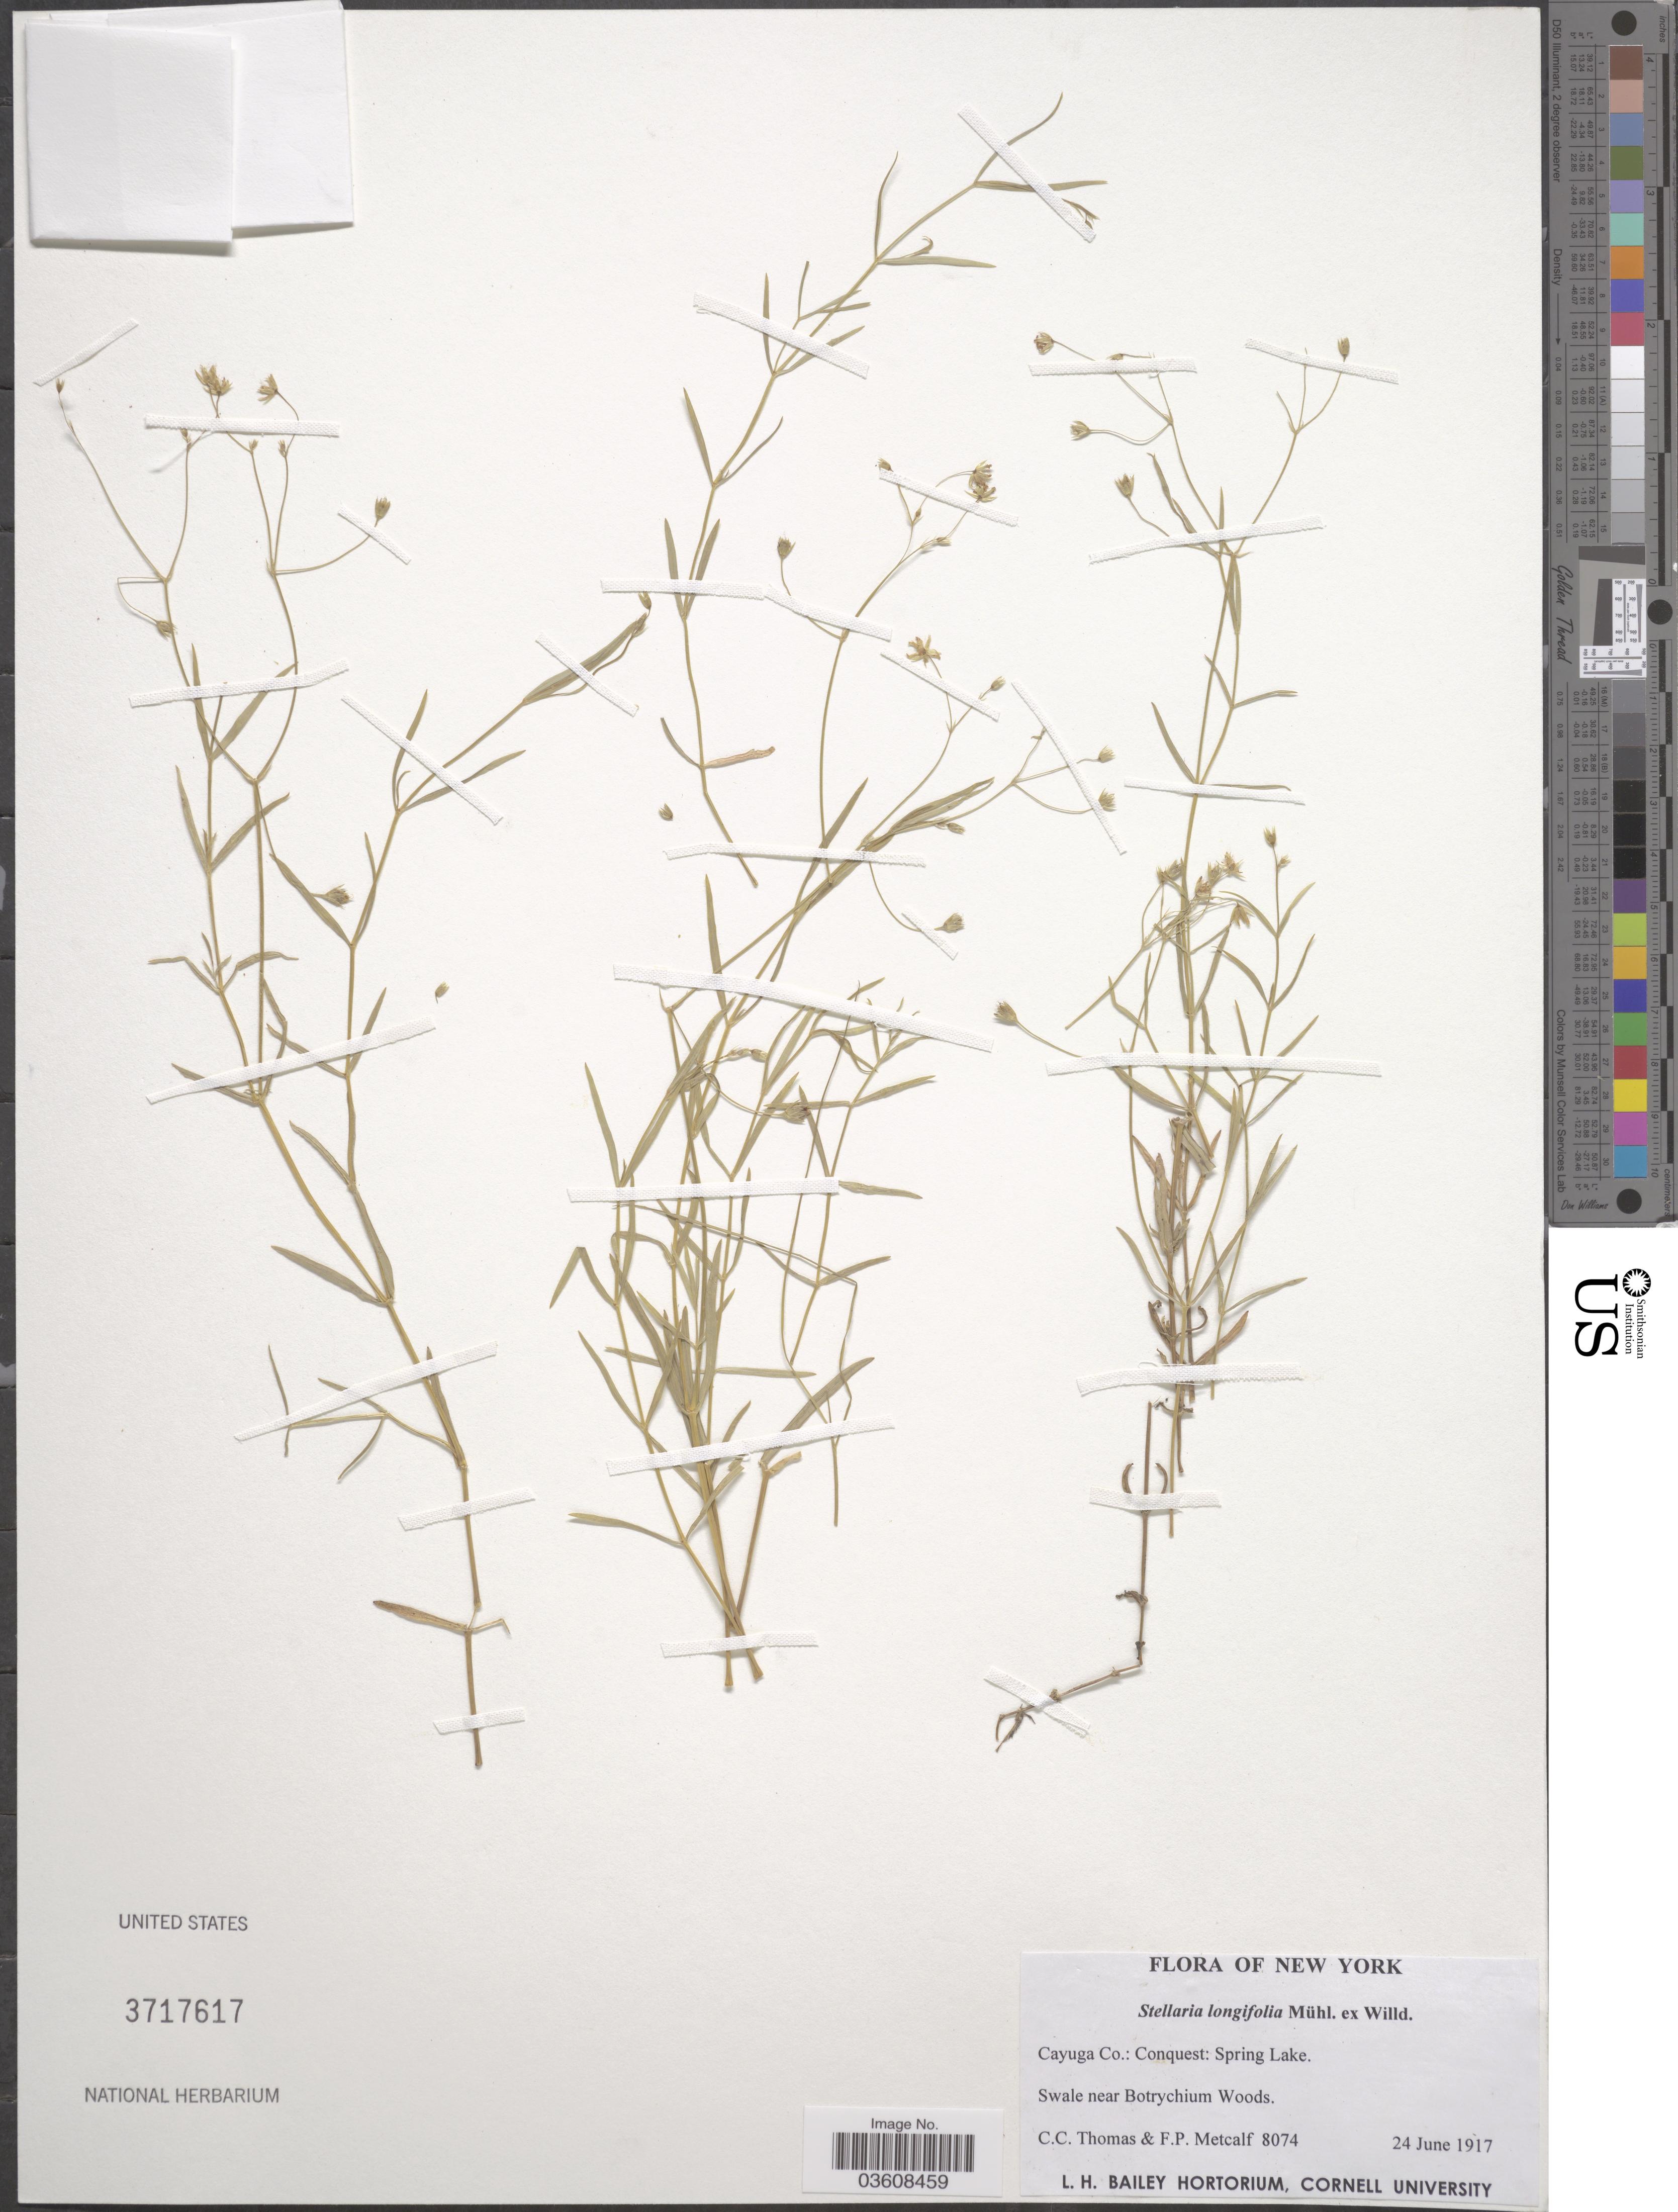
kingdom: Plantae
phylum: Tracheophyta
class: Magnoliopsida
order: Caryophyllales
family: Caryophyllaceae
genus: Stellaria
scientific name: Stellaria longifolia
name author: Muhl. ex Willd.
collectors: C. Thomas & F. Metcalf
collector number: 8074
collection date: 1917-06-24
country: United States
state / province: New York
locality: Cayuga Co.: Conquest: Spring Lake.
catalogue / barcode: US 3717617